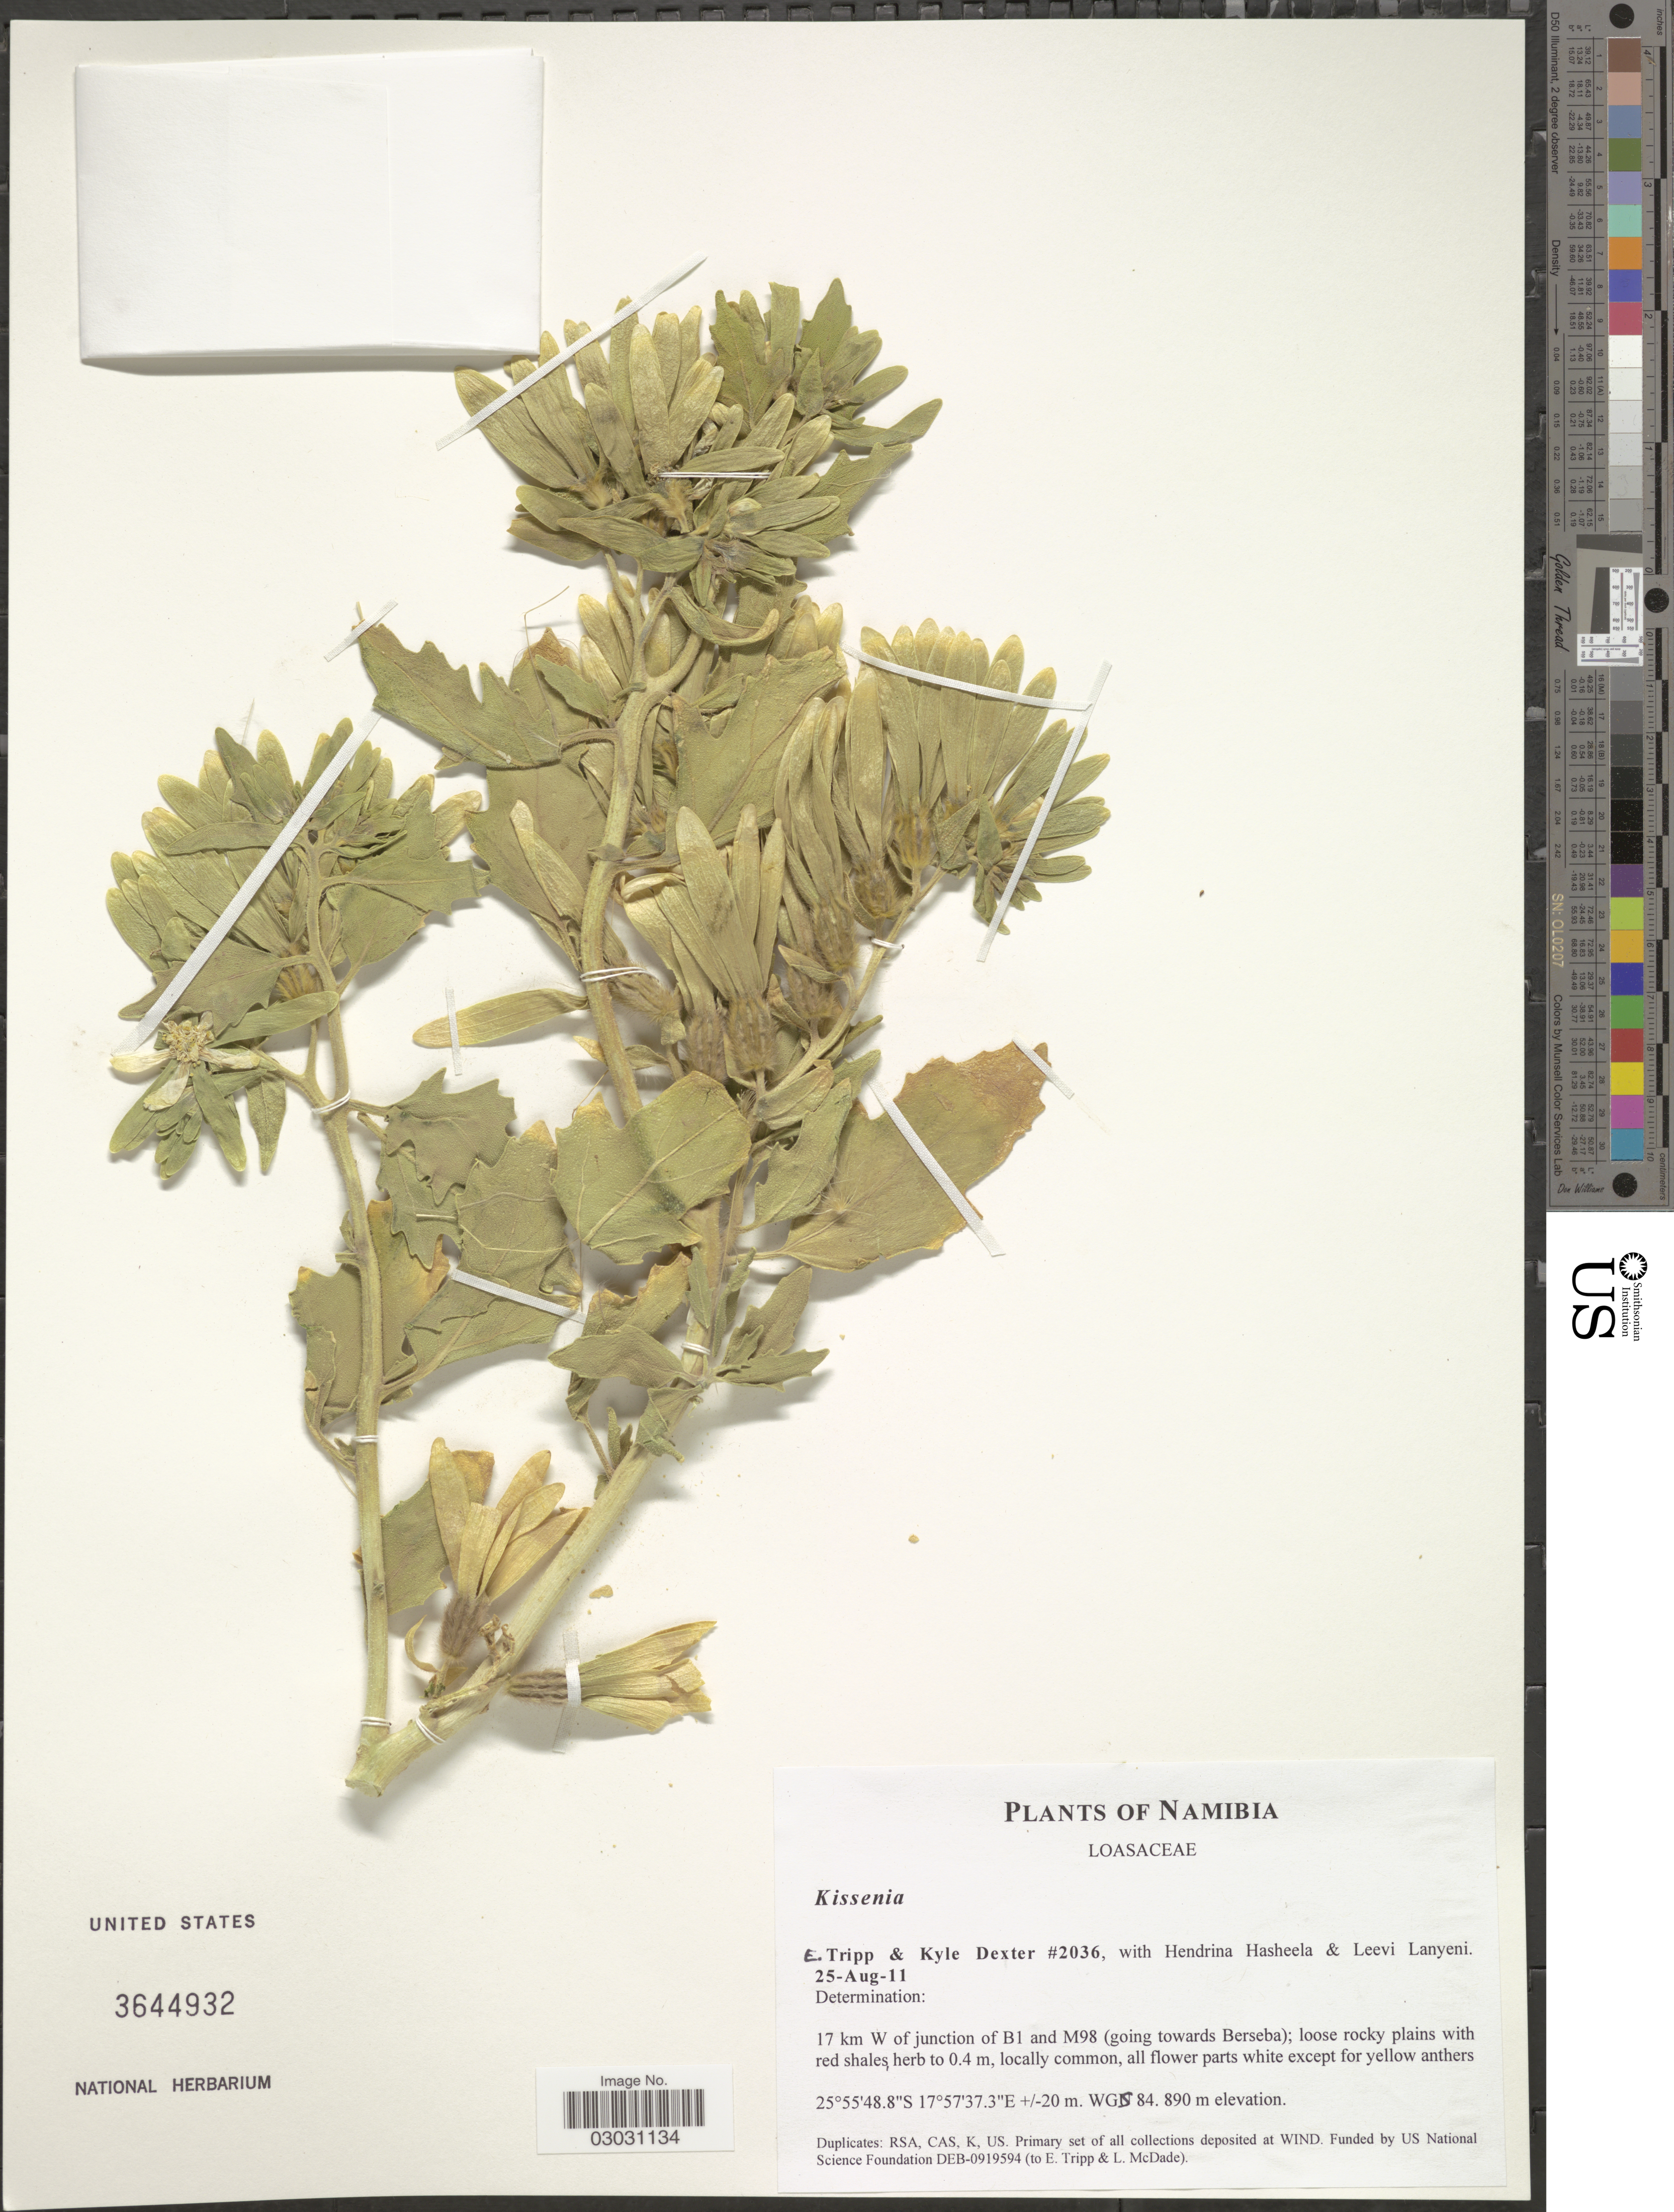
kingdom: Plantae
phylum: Tracheophyta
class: Magnoliopsida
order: Cornales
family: Loasaceae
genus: Kissenia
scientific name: Kissenia sp.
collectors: E. Tripp, K. Dexter, H. Hasheela & L. Lanyeni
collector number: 2036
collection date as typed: Transcribed d/m/y: 25/8/11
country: Namibia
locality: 17 km W of junction of B1 and M98 (going towards Berseba).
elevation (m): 890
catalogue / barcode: US 3644932